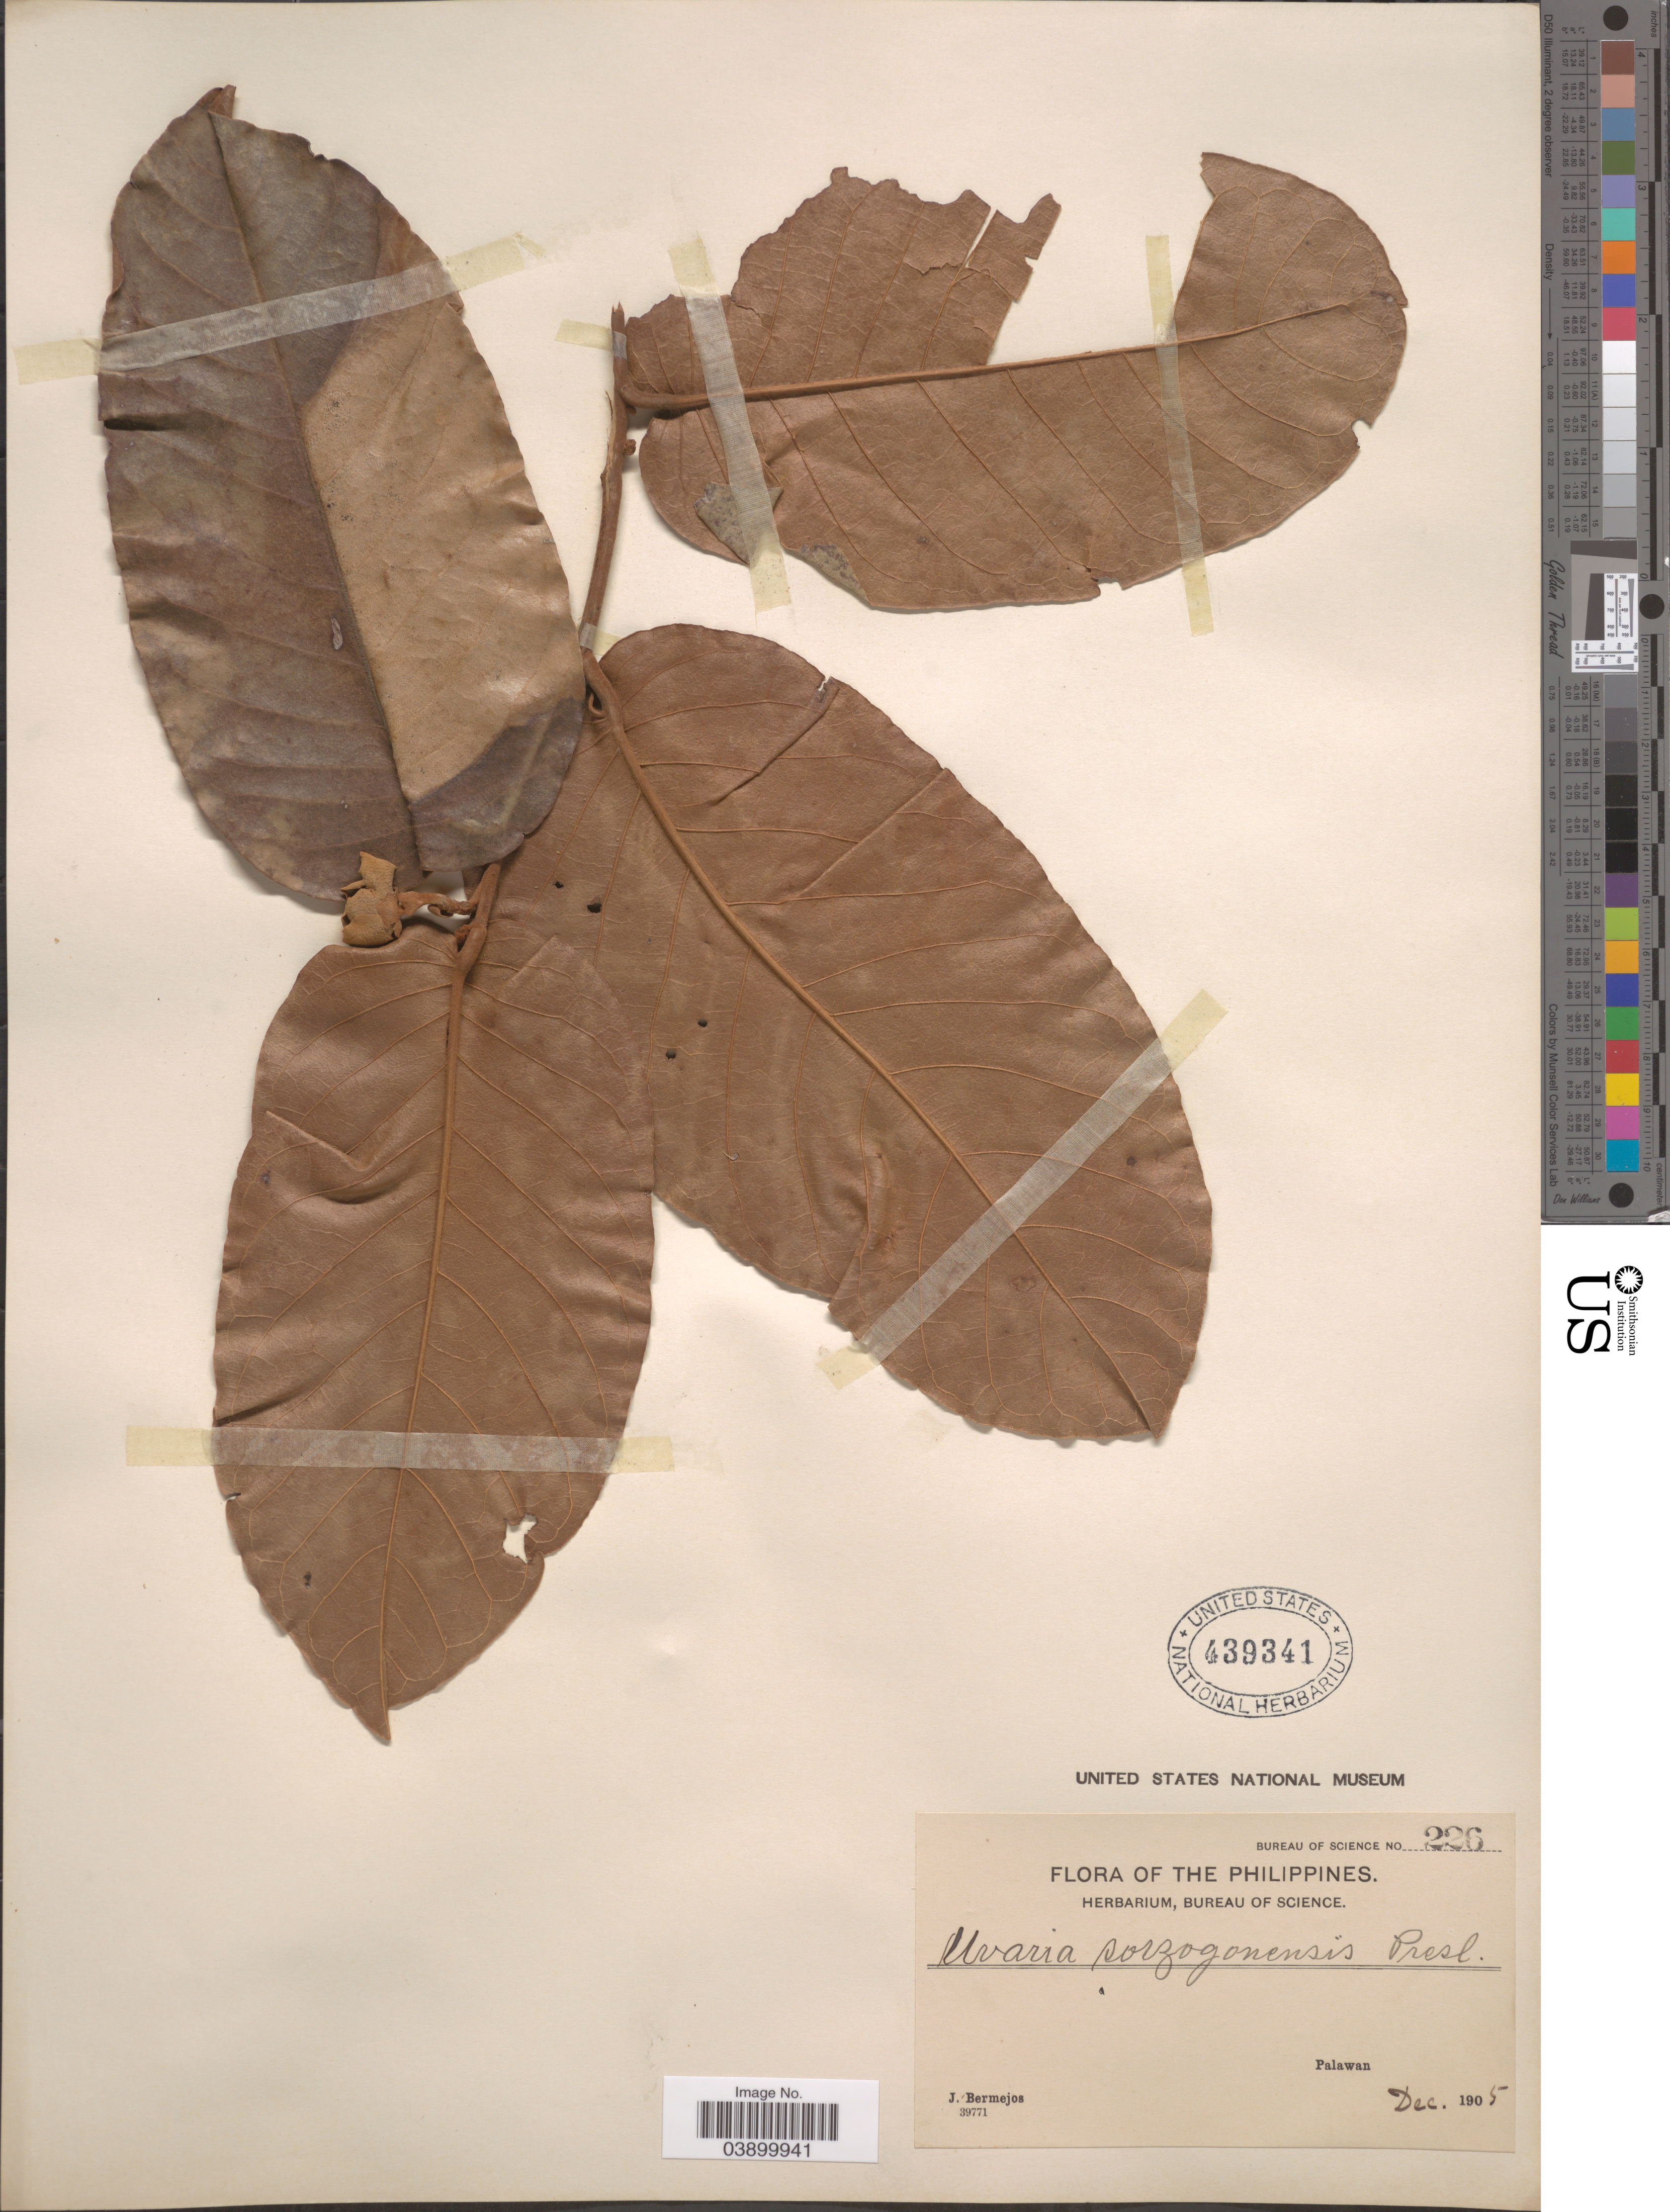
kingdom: Plantae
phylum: Tracheophyta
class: Magnoliopsida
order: Magnoliales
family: Annonaceae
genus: Uvaria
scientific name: Uvaria sorzogonensis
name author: C. Presl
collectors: J. Bermejos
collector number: Bureau of Science 226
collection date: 1905-12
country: Philippines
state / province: Mimaropa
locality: Palawan.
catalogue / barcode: US 439341